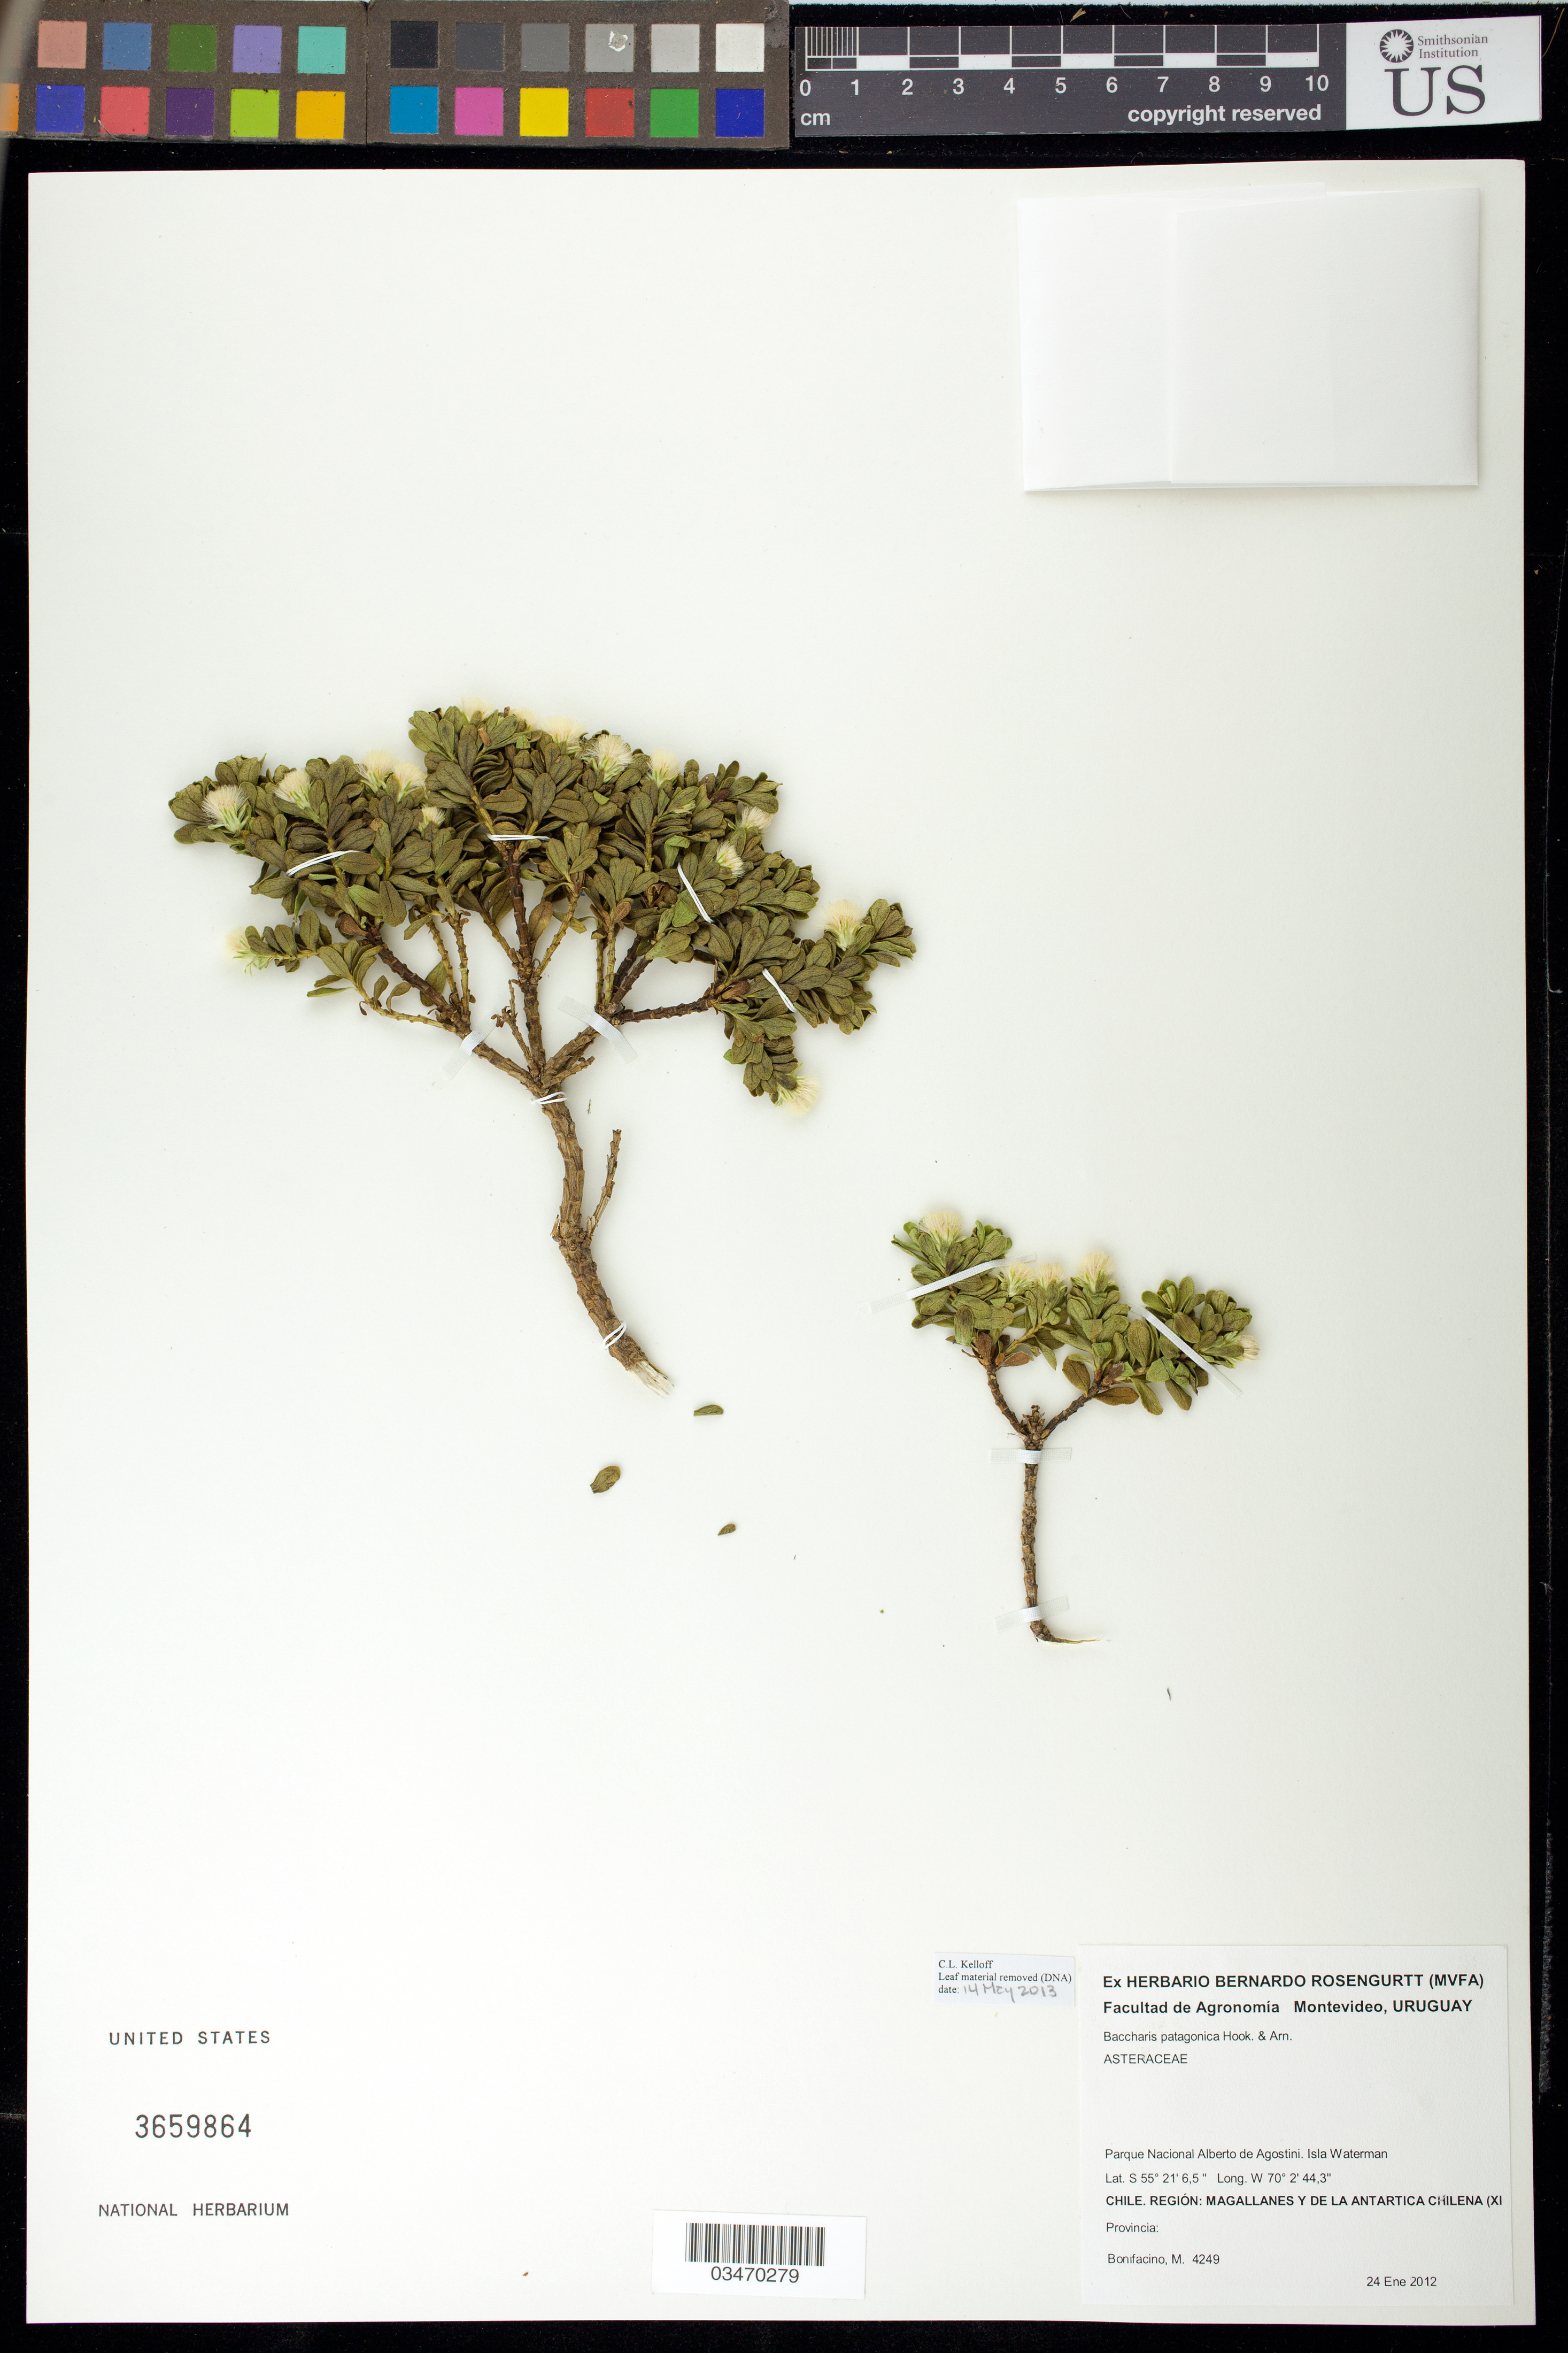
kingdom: Plantae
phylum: Tracheophyta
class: Magnoliopsida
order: Asterales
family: Asteraceae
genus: Baccharis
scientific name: Baccharis patagonica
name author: Hook. & Arn.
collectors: M. Bonifacino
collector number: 4249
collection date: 2012-01-24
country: Chile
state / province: Magallanes y de la Antártica Chilena (XII)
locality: Parque Nacional Alberto de Agostini. Isla Waterman.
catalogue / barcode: US 3659864